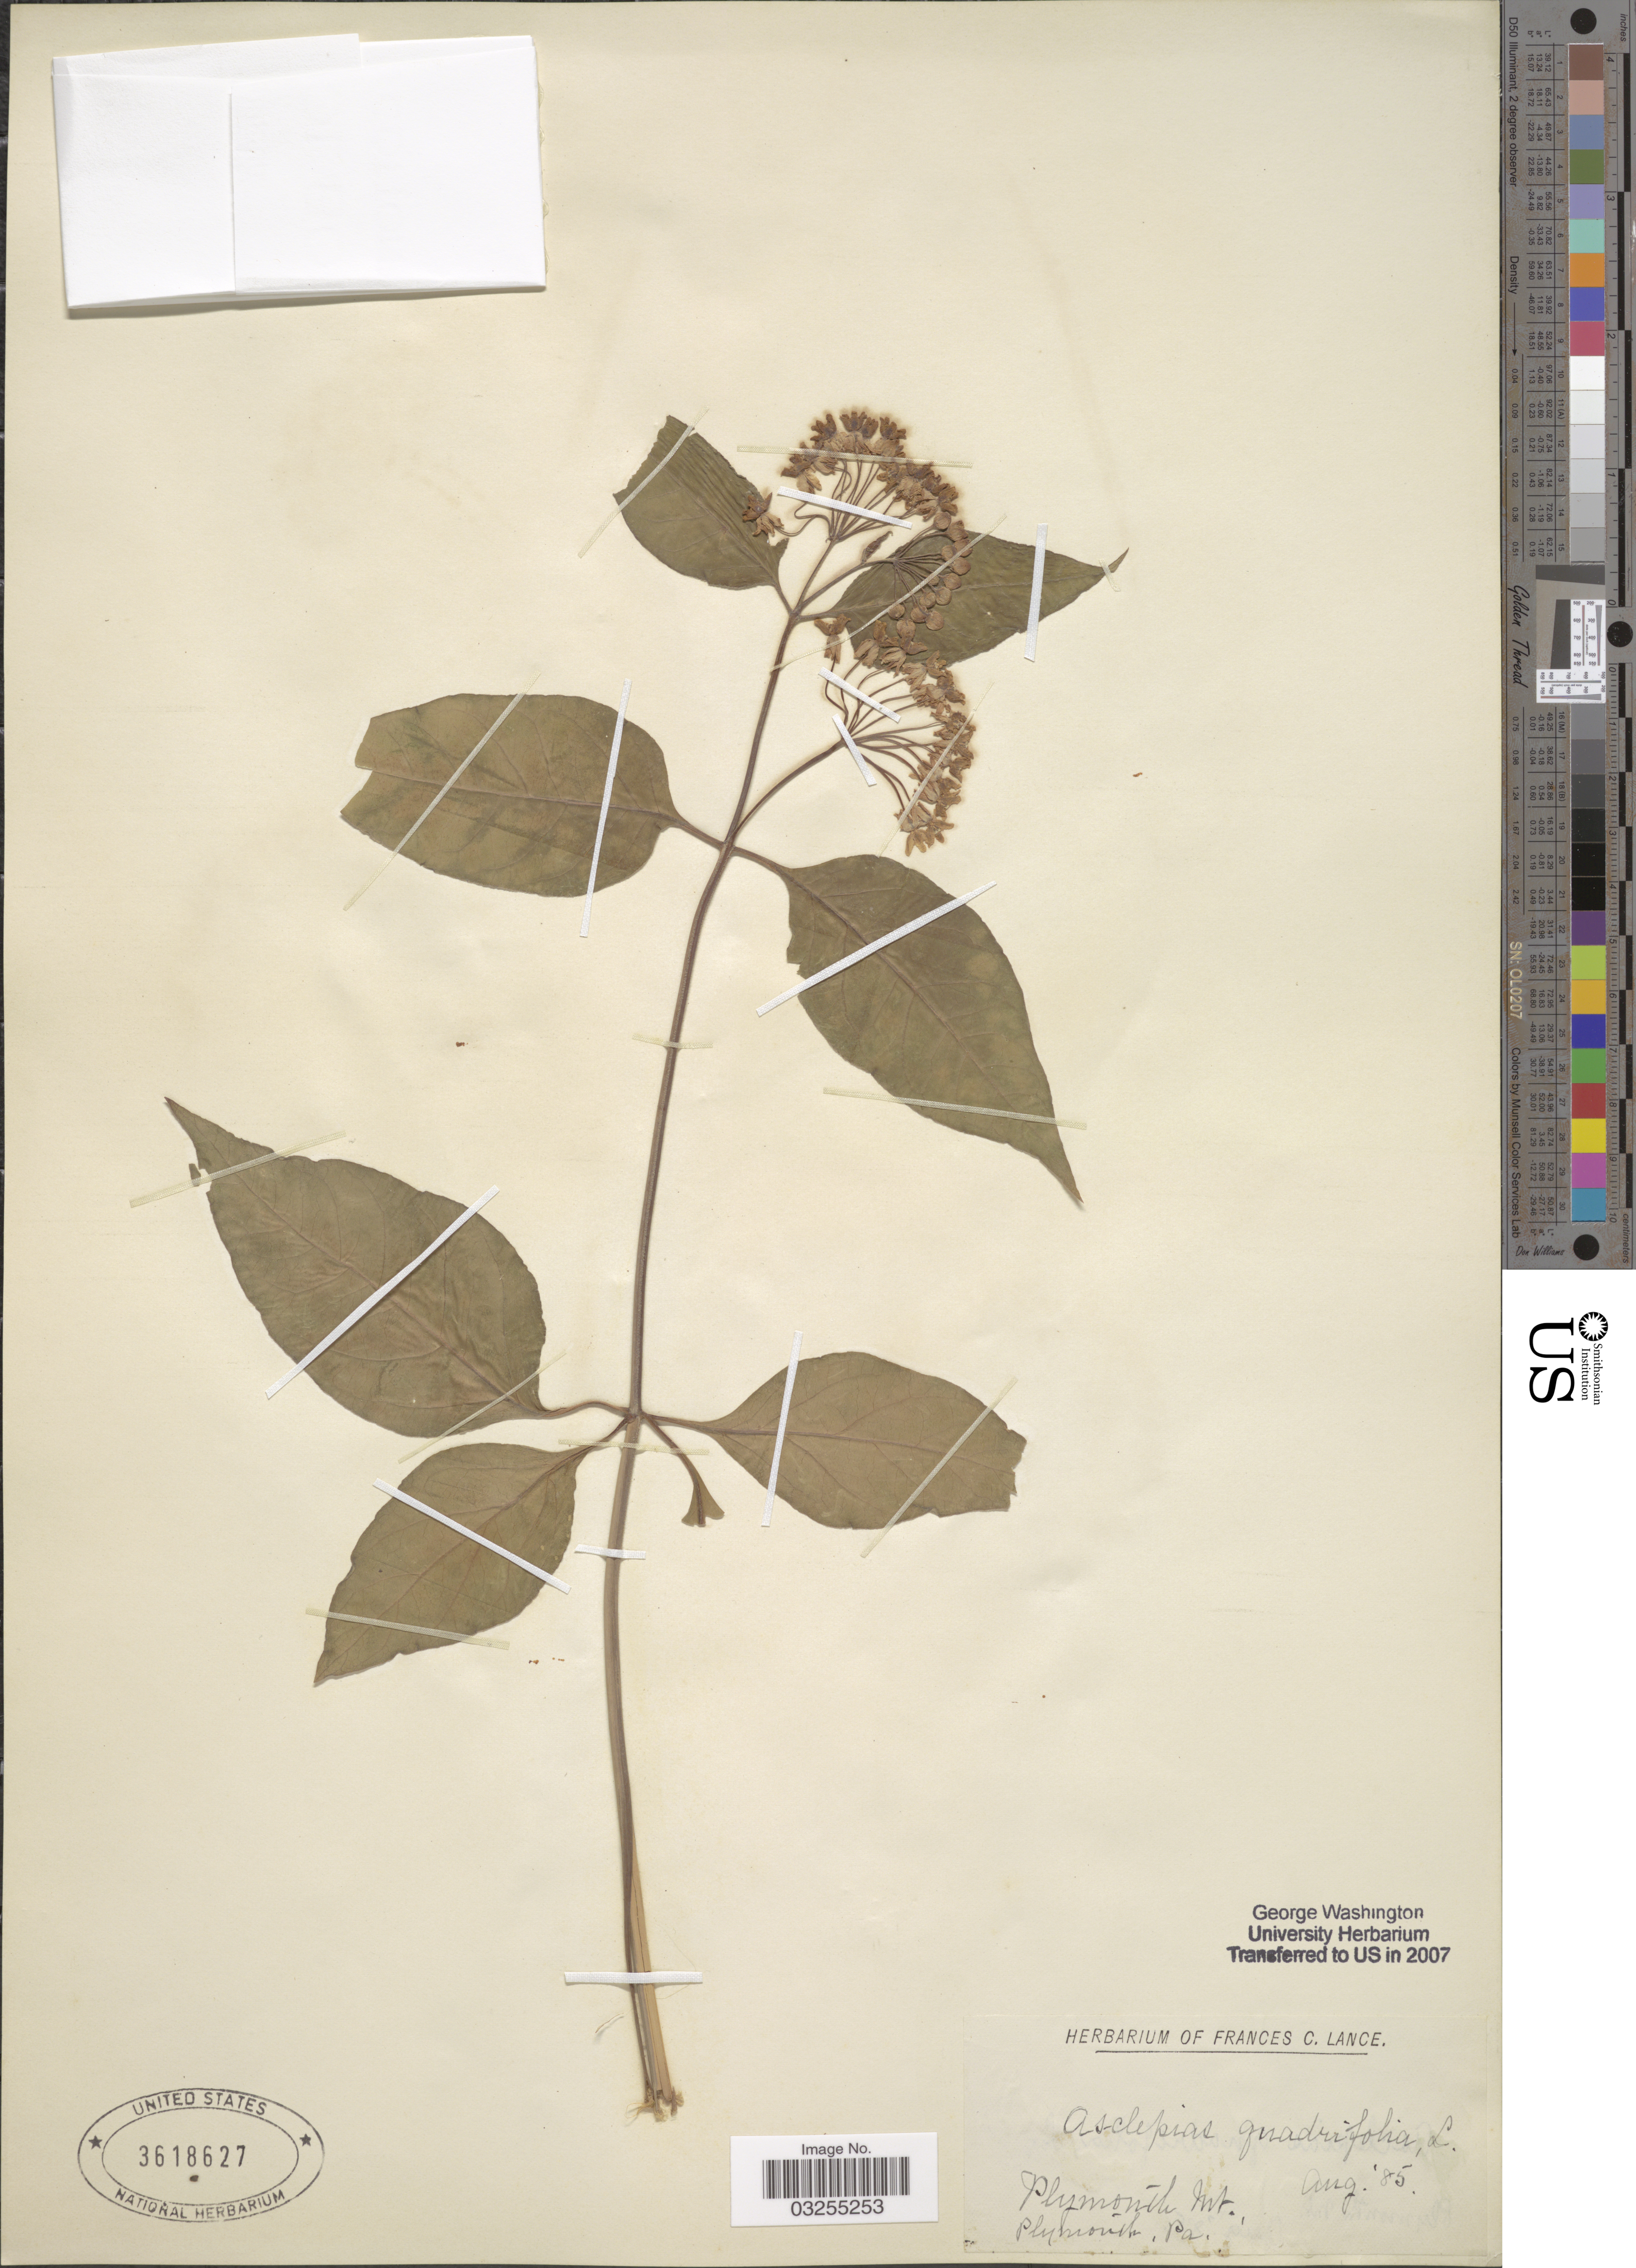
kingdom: Plantae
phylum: Tracheophyta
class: Magnoliopsida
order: Gentianales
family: Apocynaceae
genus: Asclepias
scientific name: Asclepias quadrifolia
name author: Jacq.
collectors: ex herb. Frances C. Lance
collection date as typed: Transcribed d/m/y: /8/85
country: United States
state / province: Pennsylvania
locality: Plymouth Mt. Plymouth, Pa.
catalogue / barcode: US 3618627